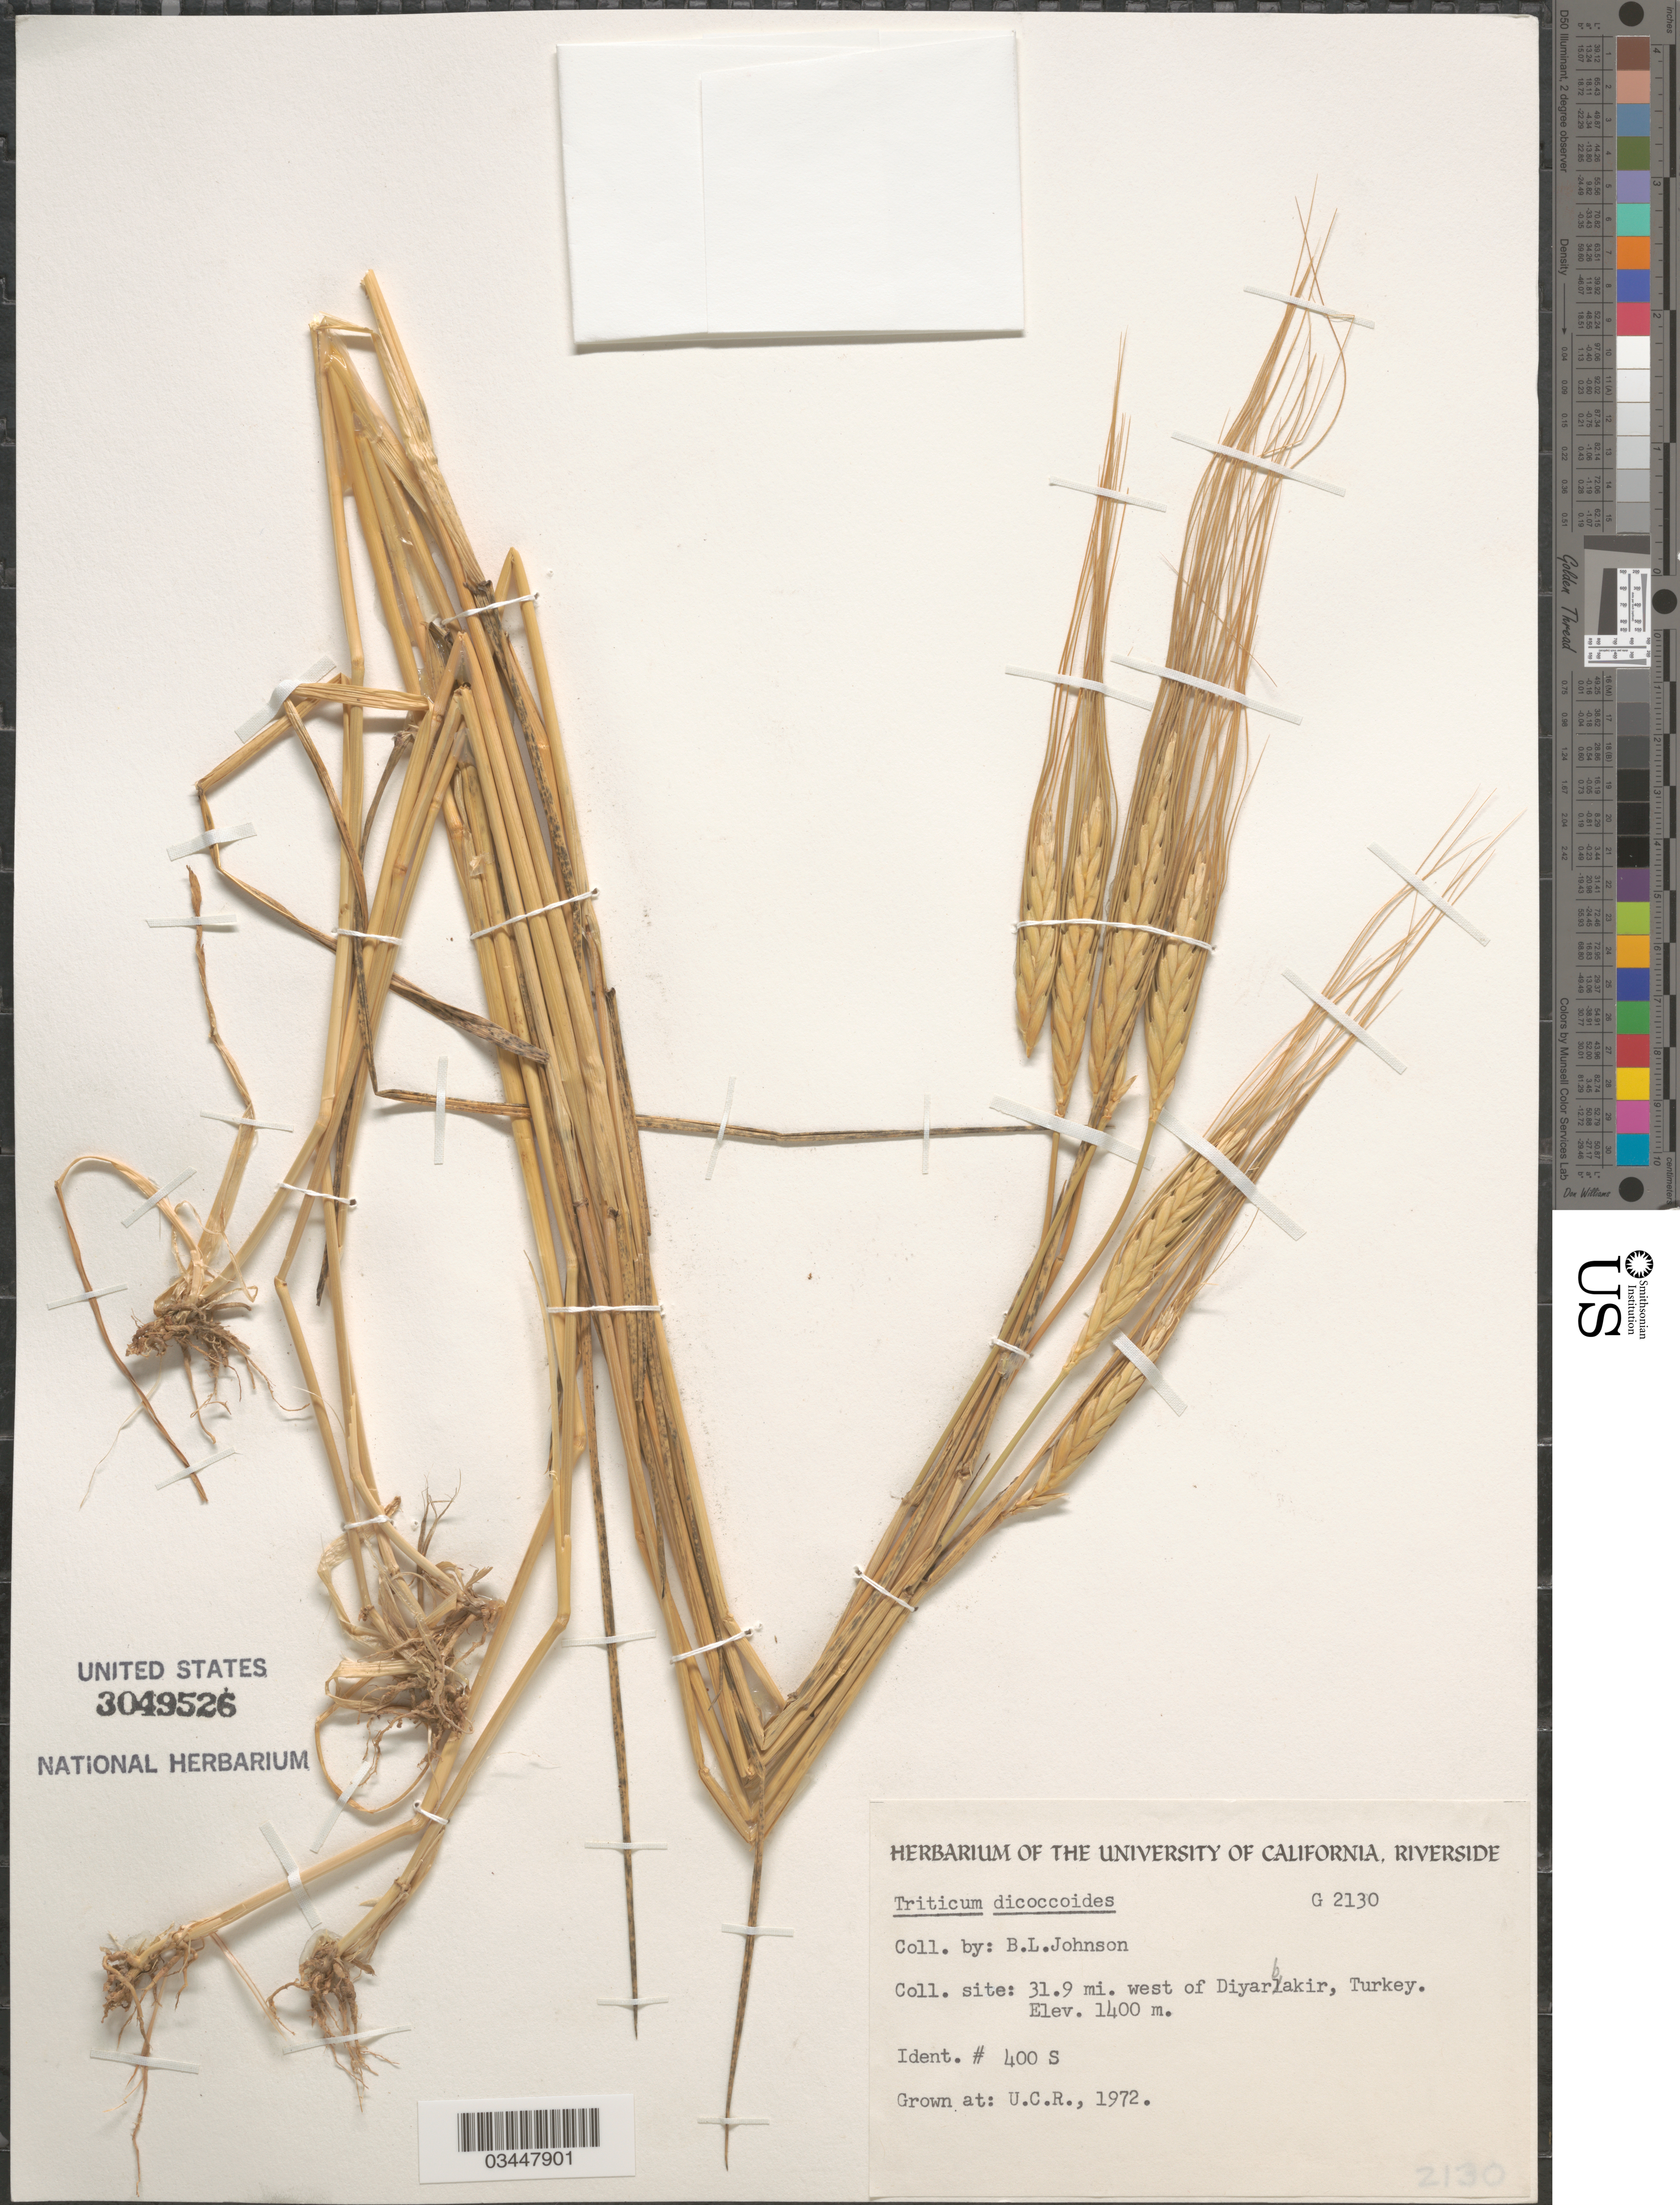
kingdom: Plantae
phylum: Tracheophyta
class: Liliopsida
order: Poales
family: Poaceae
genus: Triticum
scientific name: Triticum dicoccoides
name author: (Körn.) Körn. ex Schweinf.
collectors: ex herb. Univ. of California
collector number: G2130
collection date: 1972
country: United States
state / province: California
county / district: Riverside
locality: U.C.R.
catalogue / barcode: US 3049526